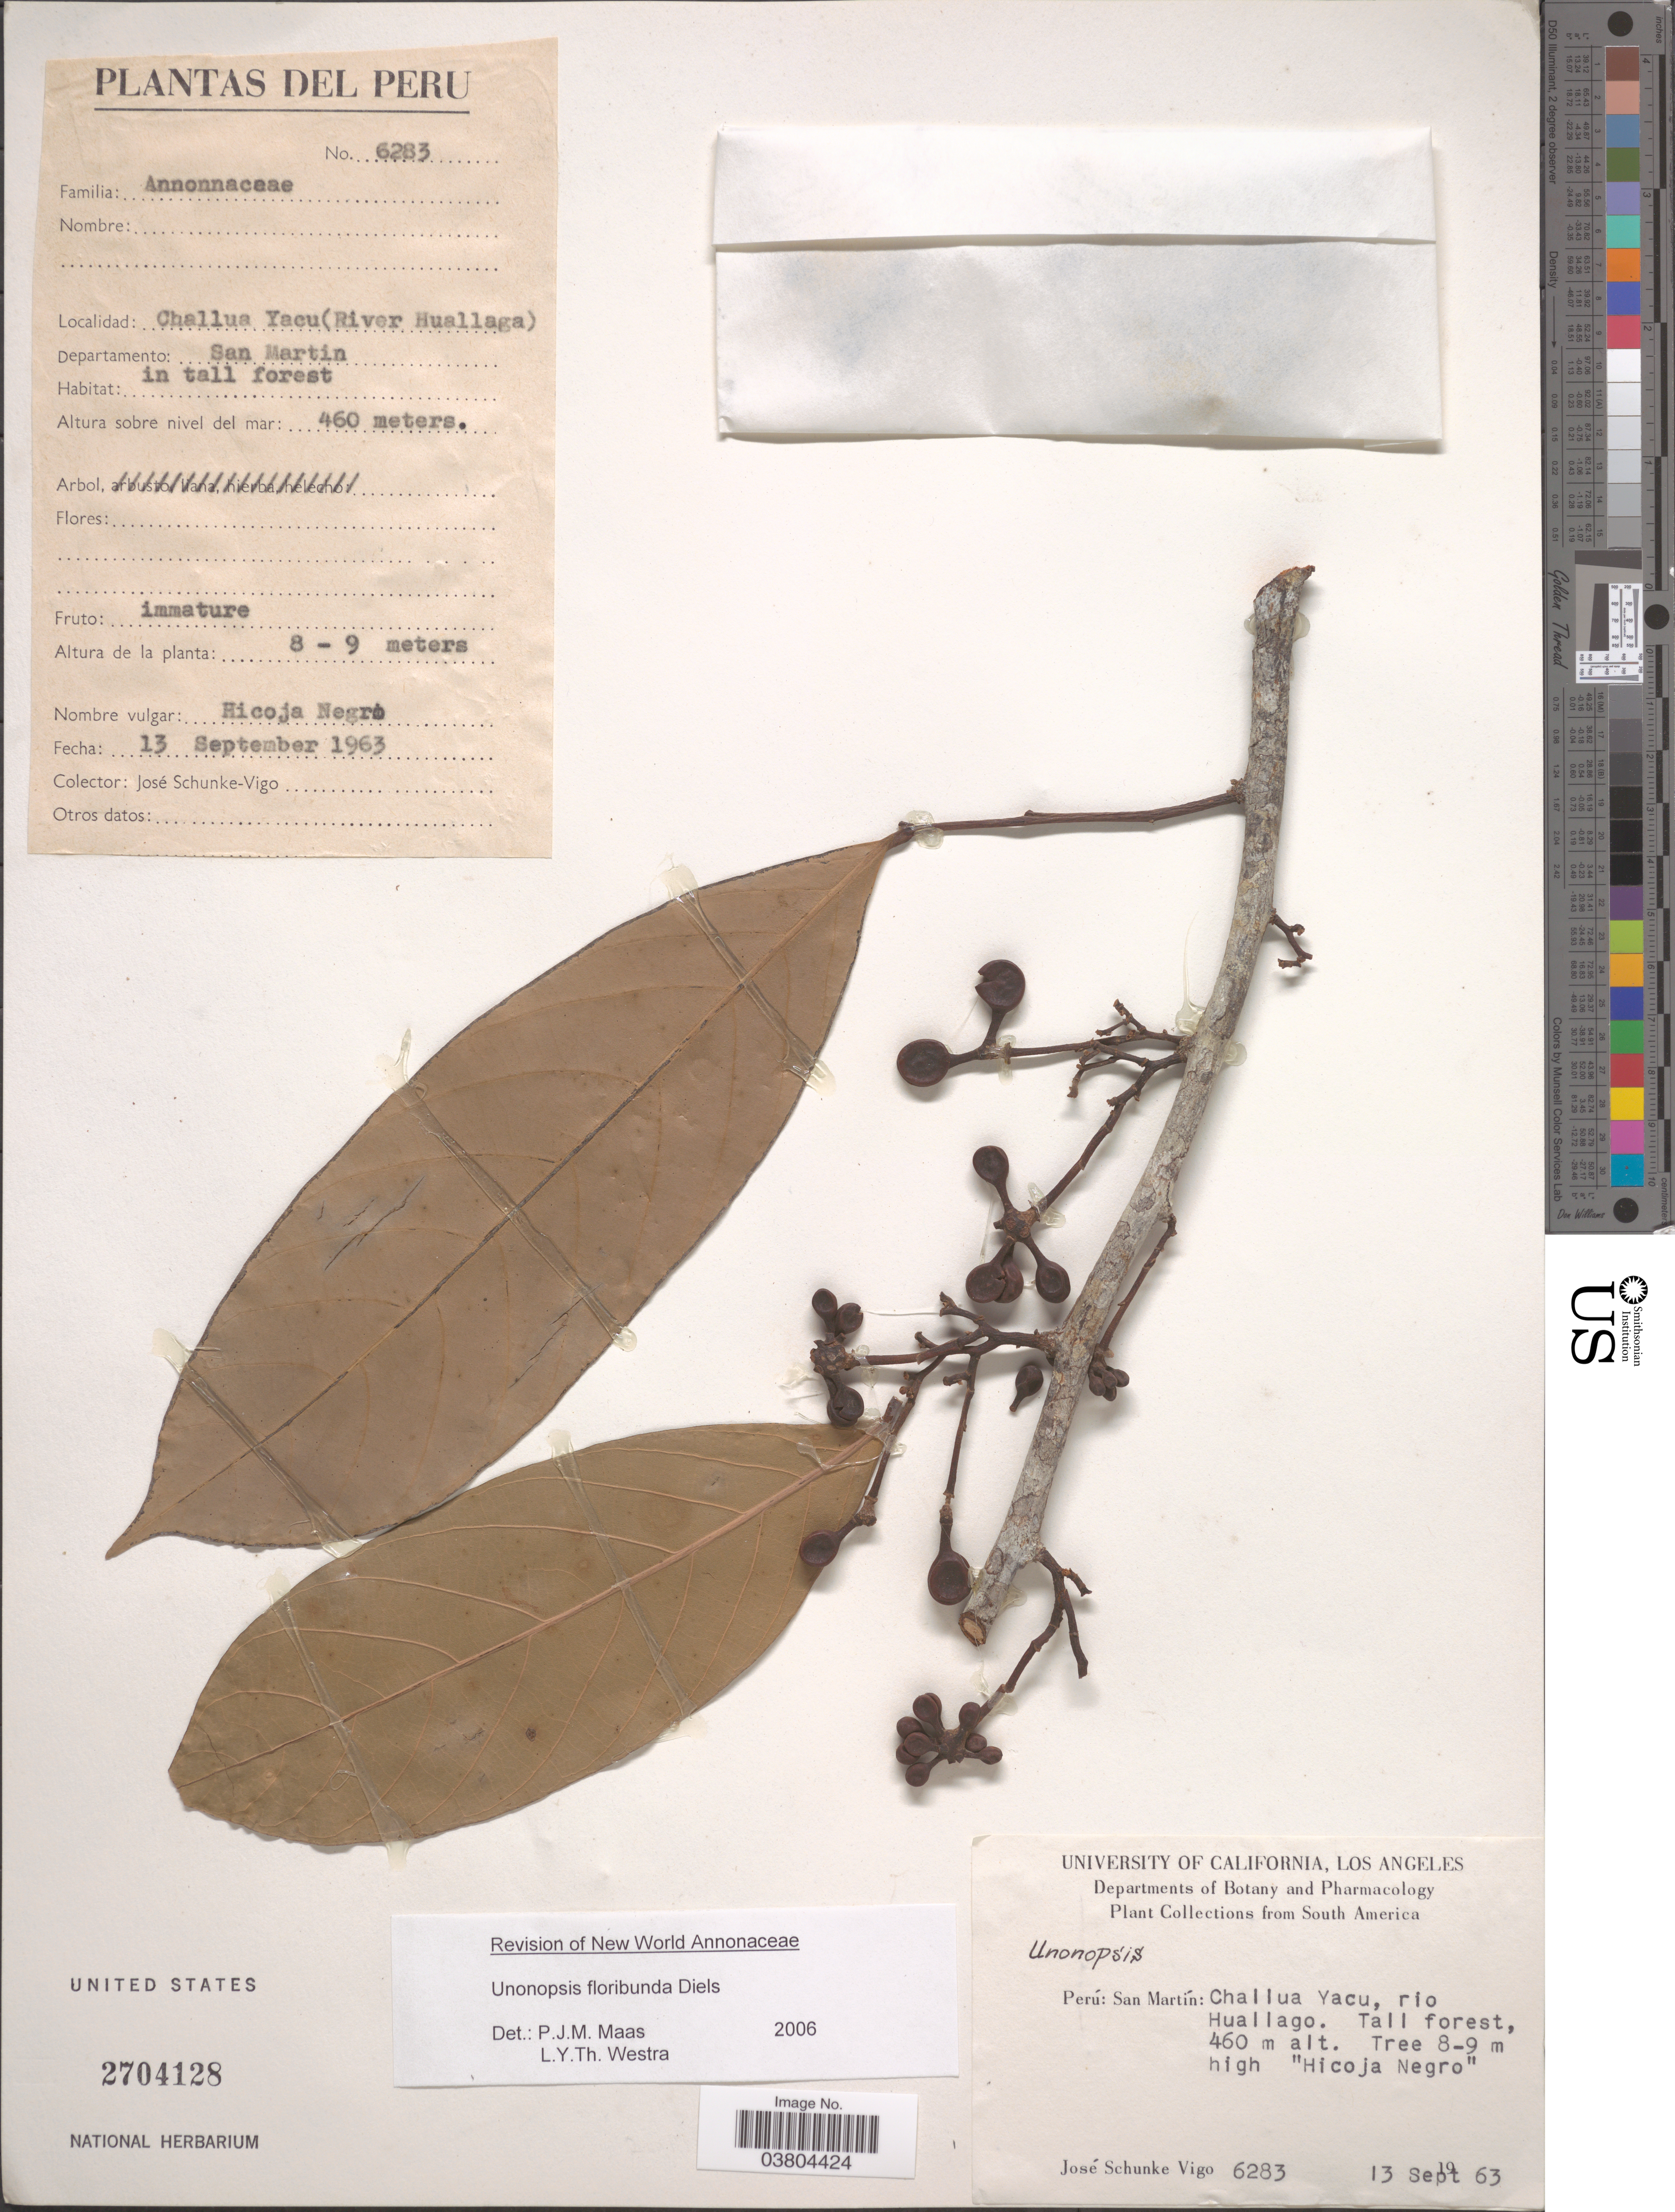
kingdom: Plantae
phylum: Tracheophyta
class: Magnoliopsida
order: Magnoliales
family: Annonaceae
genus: Unonopsis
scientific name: Unonopsis floribunda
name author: Diels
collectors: J. Schunke Vigo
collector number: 6283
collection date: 1963-09-13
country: Peru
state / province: San Martín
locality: Challua Yacu, rio Huallaga. Departamento: San Martin.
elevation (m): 460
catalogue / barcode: US 2704128